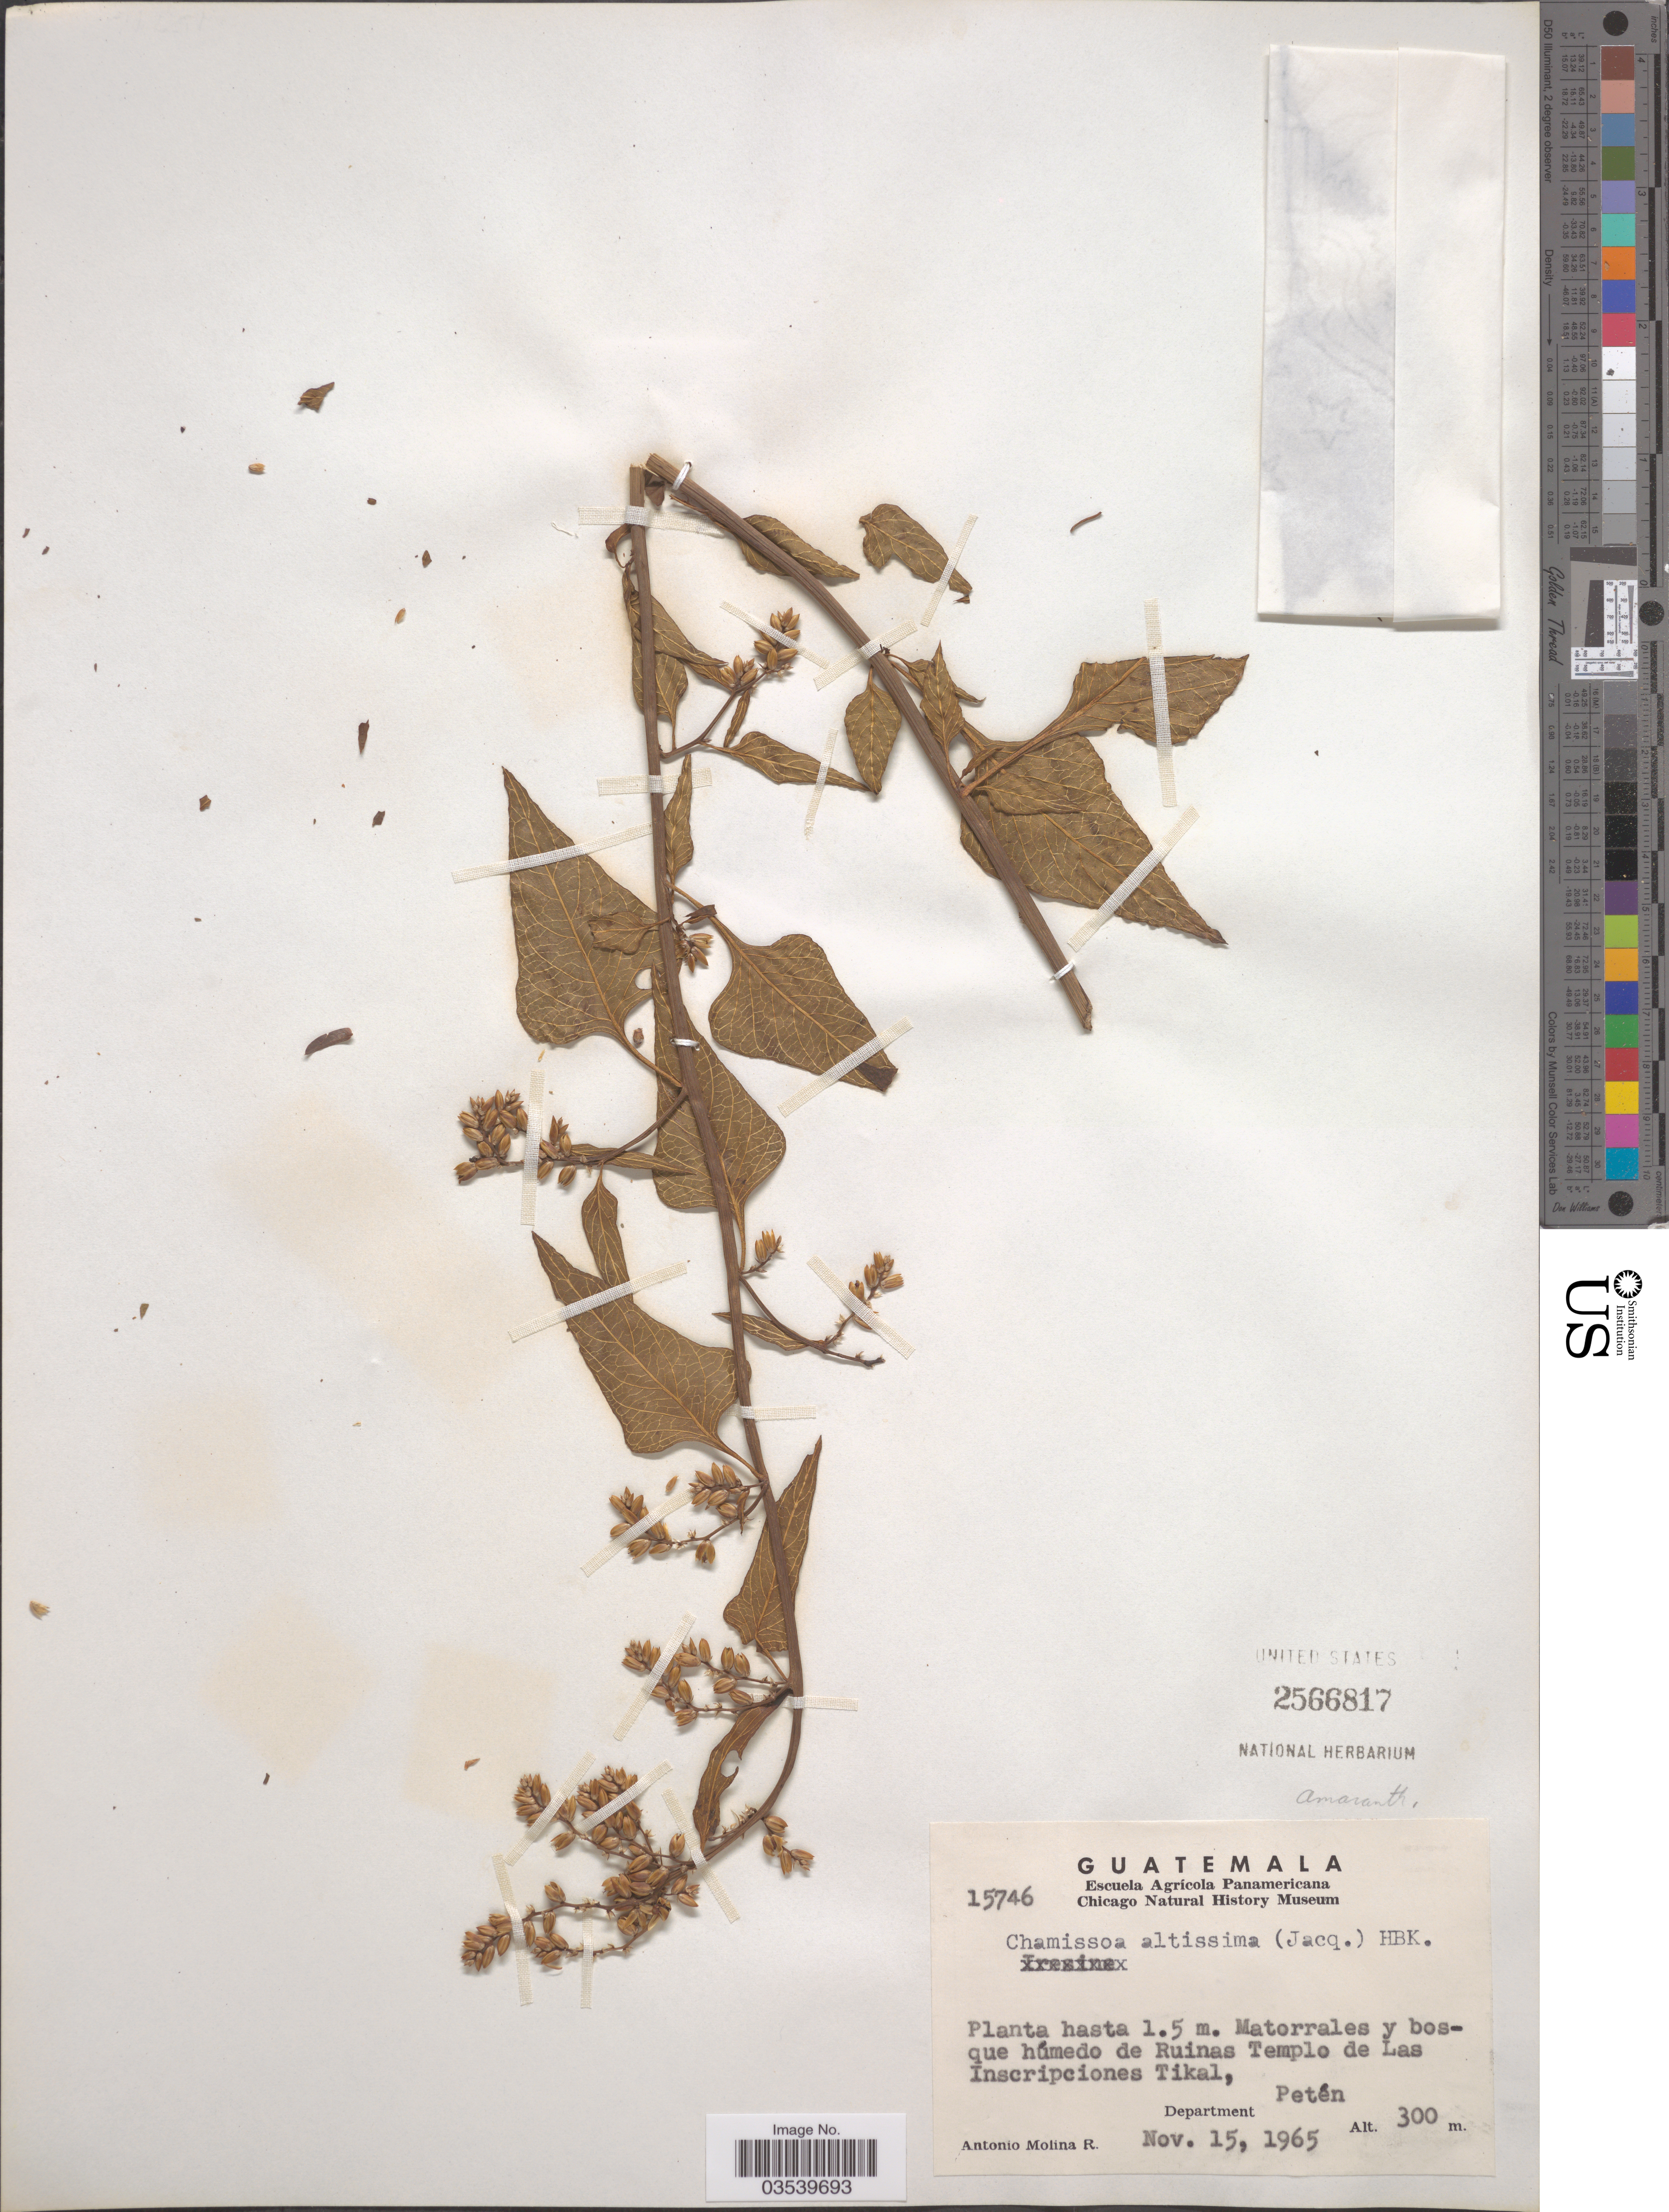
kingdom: Plantae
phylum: Tracheophyta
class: Magnoliopsida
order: Caryophyllales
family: Amaranthaceae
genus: Chamissoa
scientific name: Chamissoa altissima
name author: (Jacq.) Kunth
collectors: A. Molina R.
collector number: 15746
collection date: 1965-11-15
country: Guatemala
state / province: El Petén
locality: Matorrales y bosque húmedo de Ruinas Templo de Las Inscripciones Tikal, Department Petén.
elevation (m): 300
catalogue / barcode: US 2566817